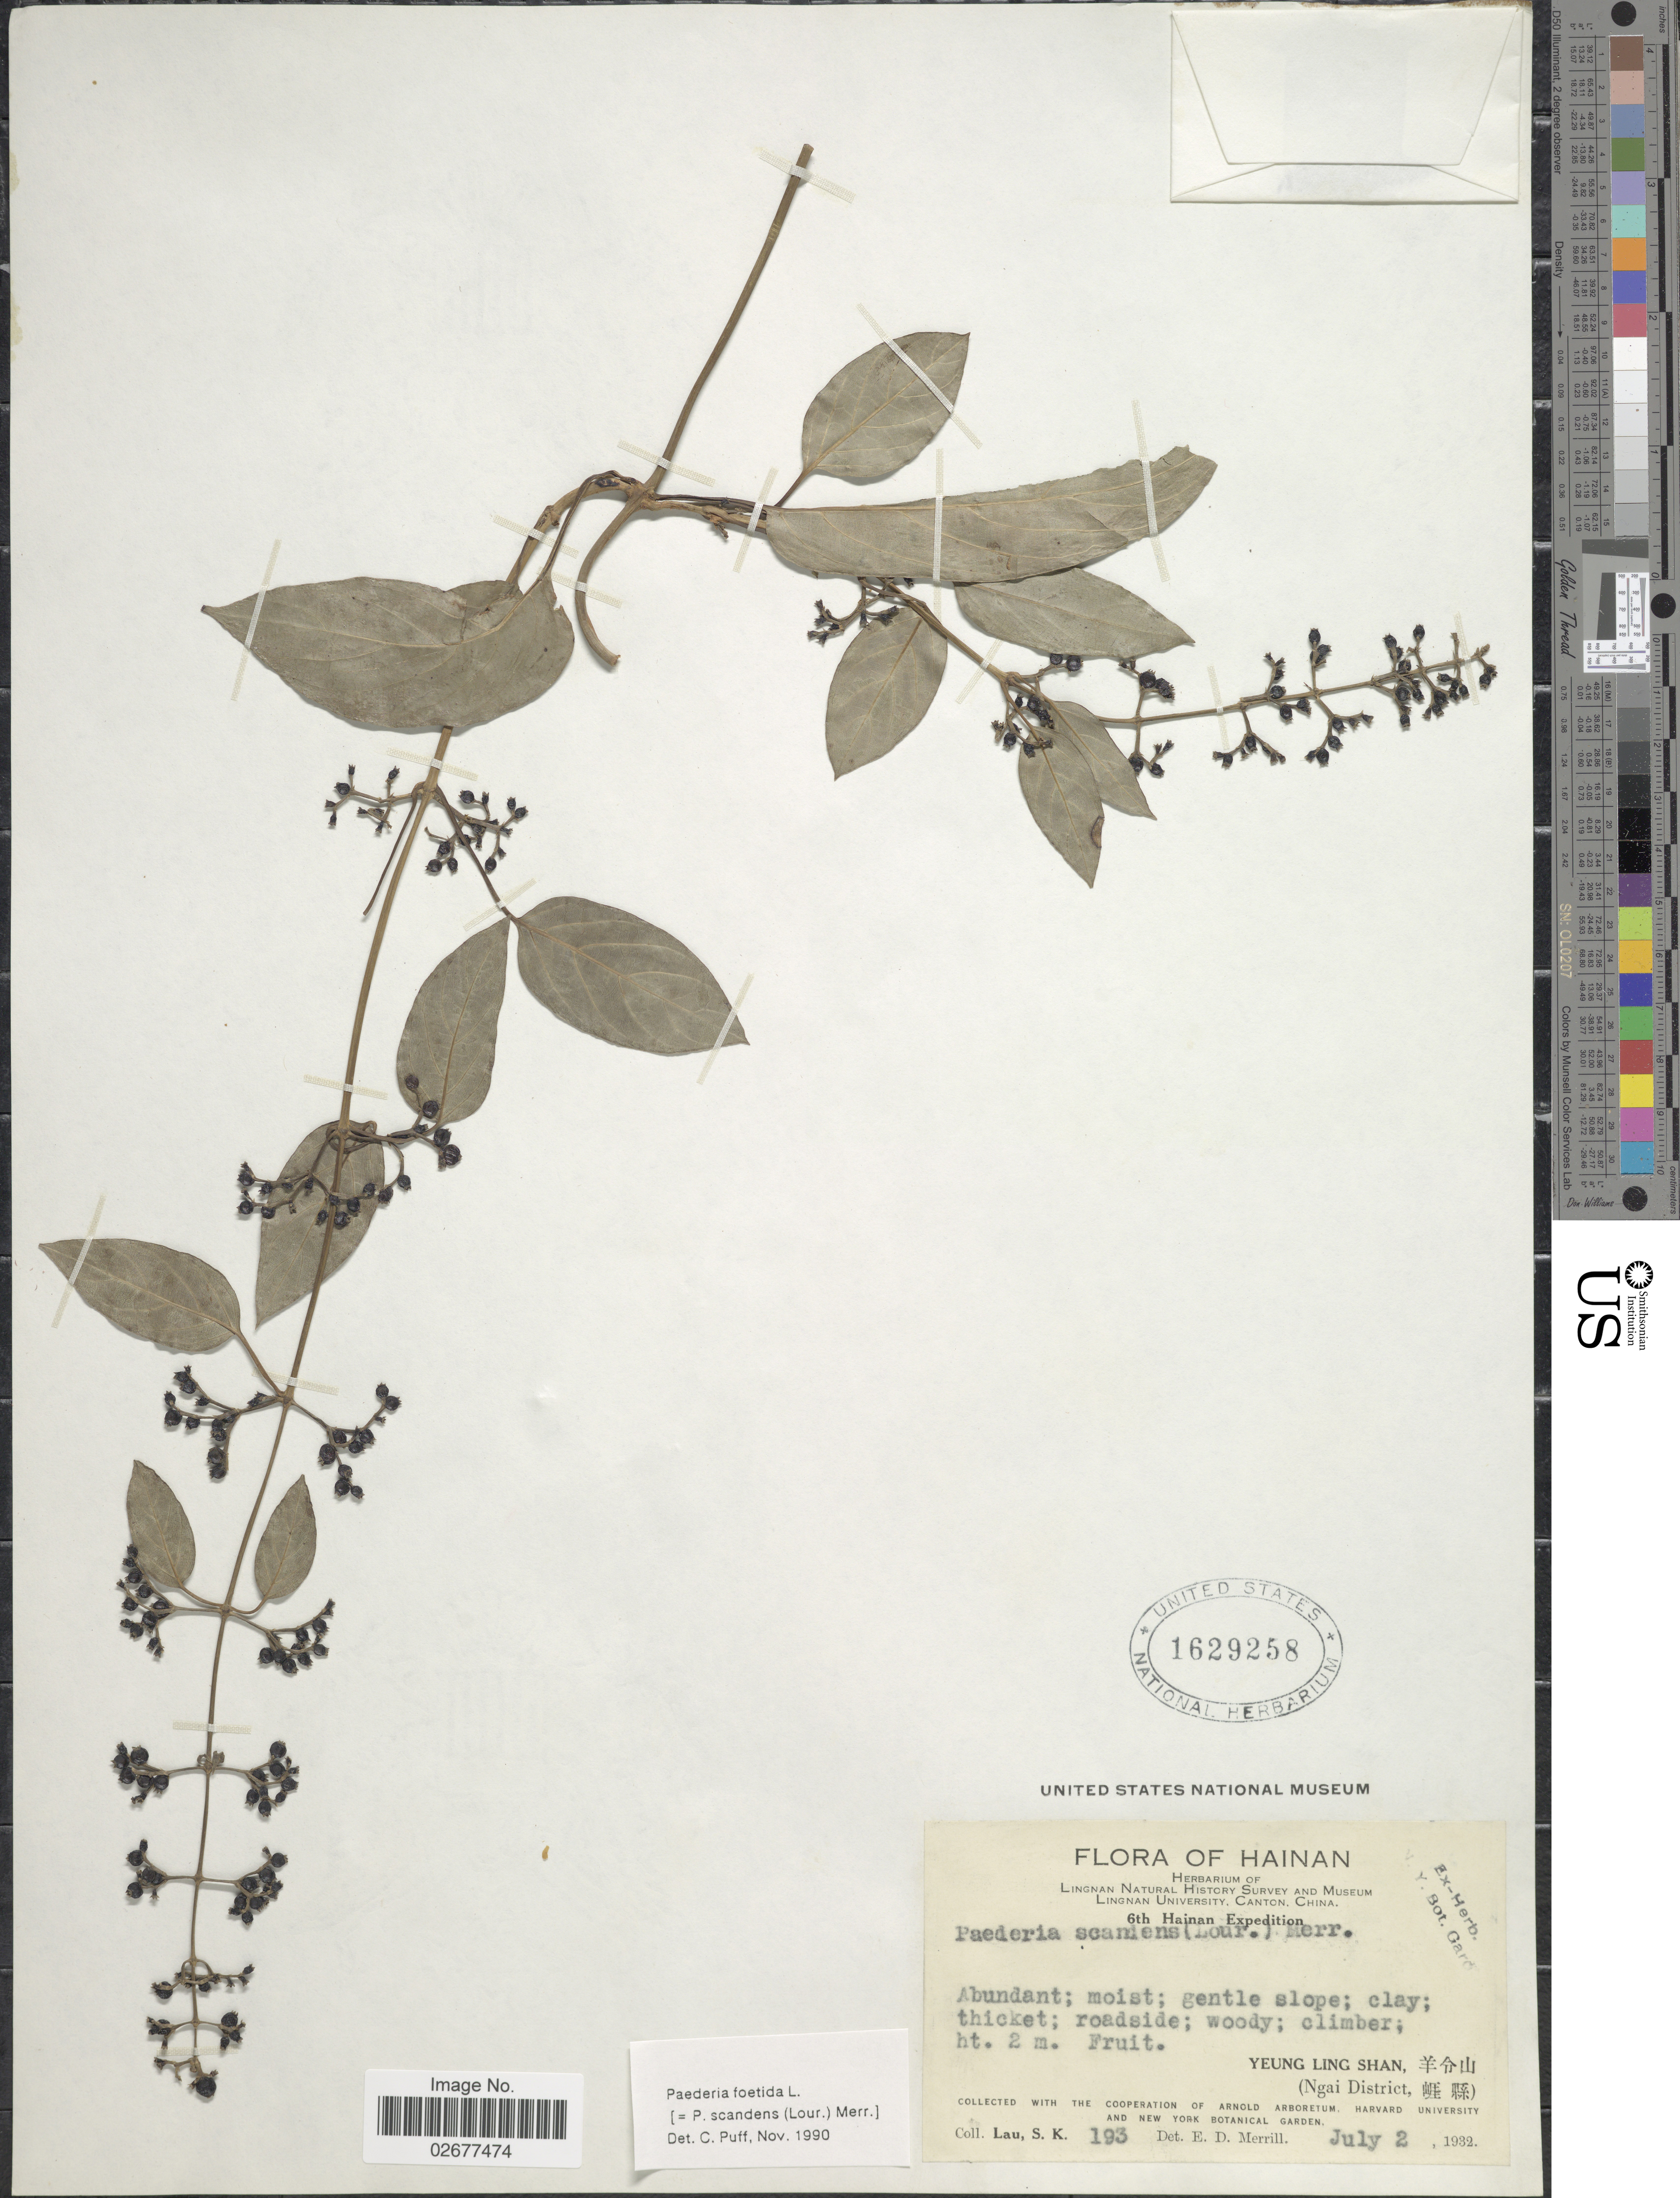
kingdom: Plantae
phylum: Tracheophyta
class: Magnoliopsida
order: Gentianales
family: Rubiaceae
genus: Paederia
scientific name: Paederia foetida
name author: L.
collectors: S. K. Lau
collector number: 193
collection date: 1932-07-02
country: China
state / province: Hainan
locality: Yeung Ling Shan (Ngai District).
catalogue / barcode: US 1929258